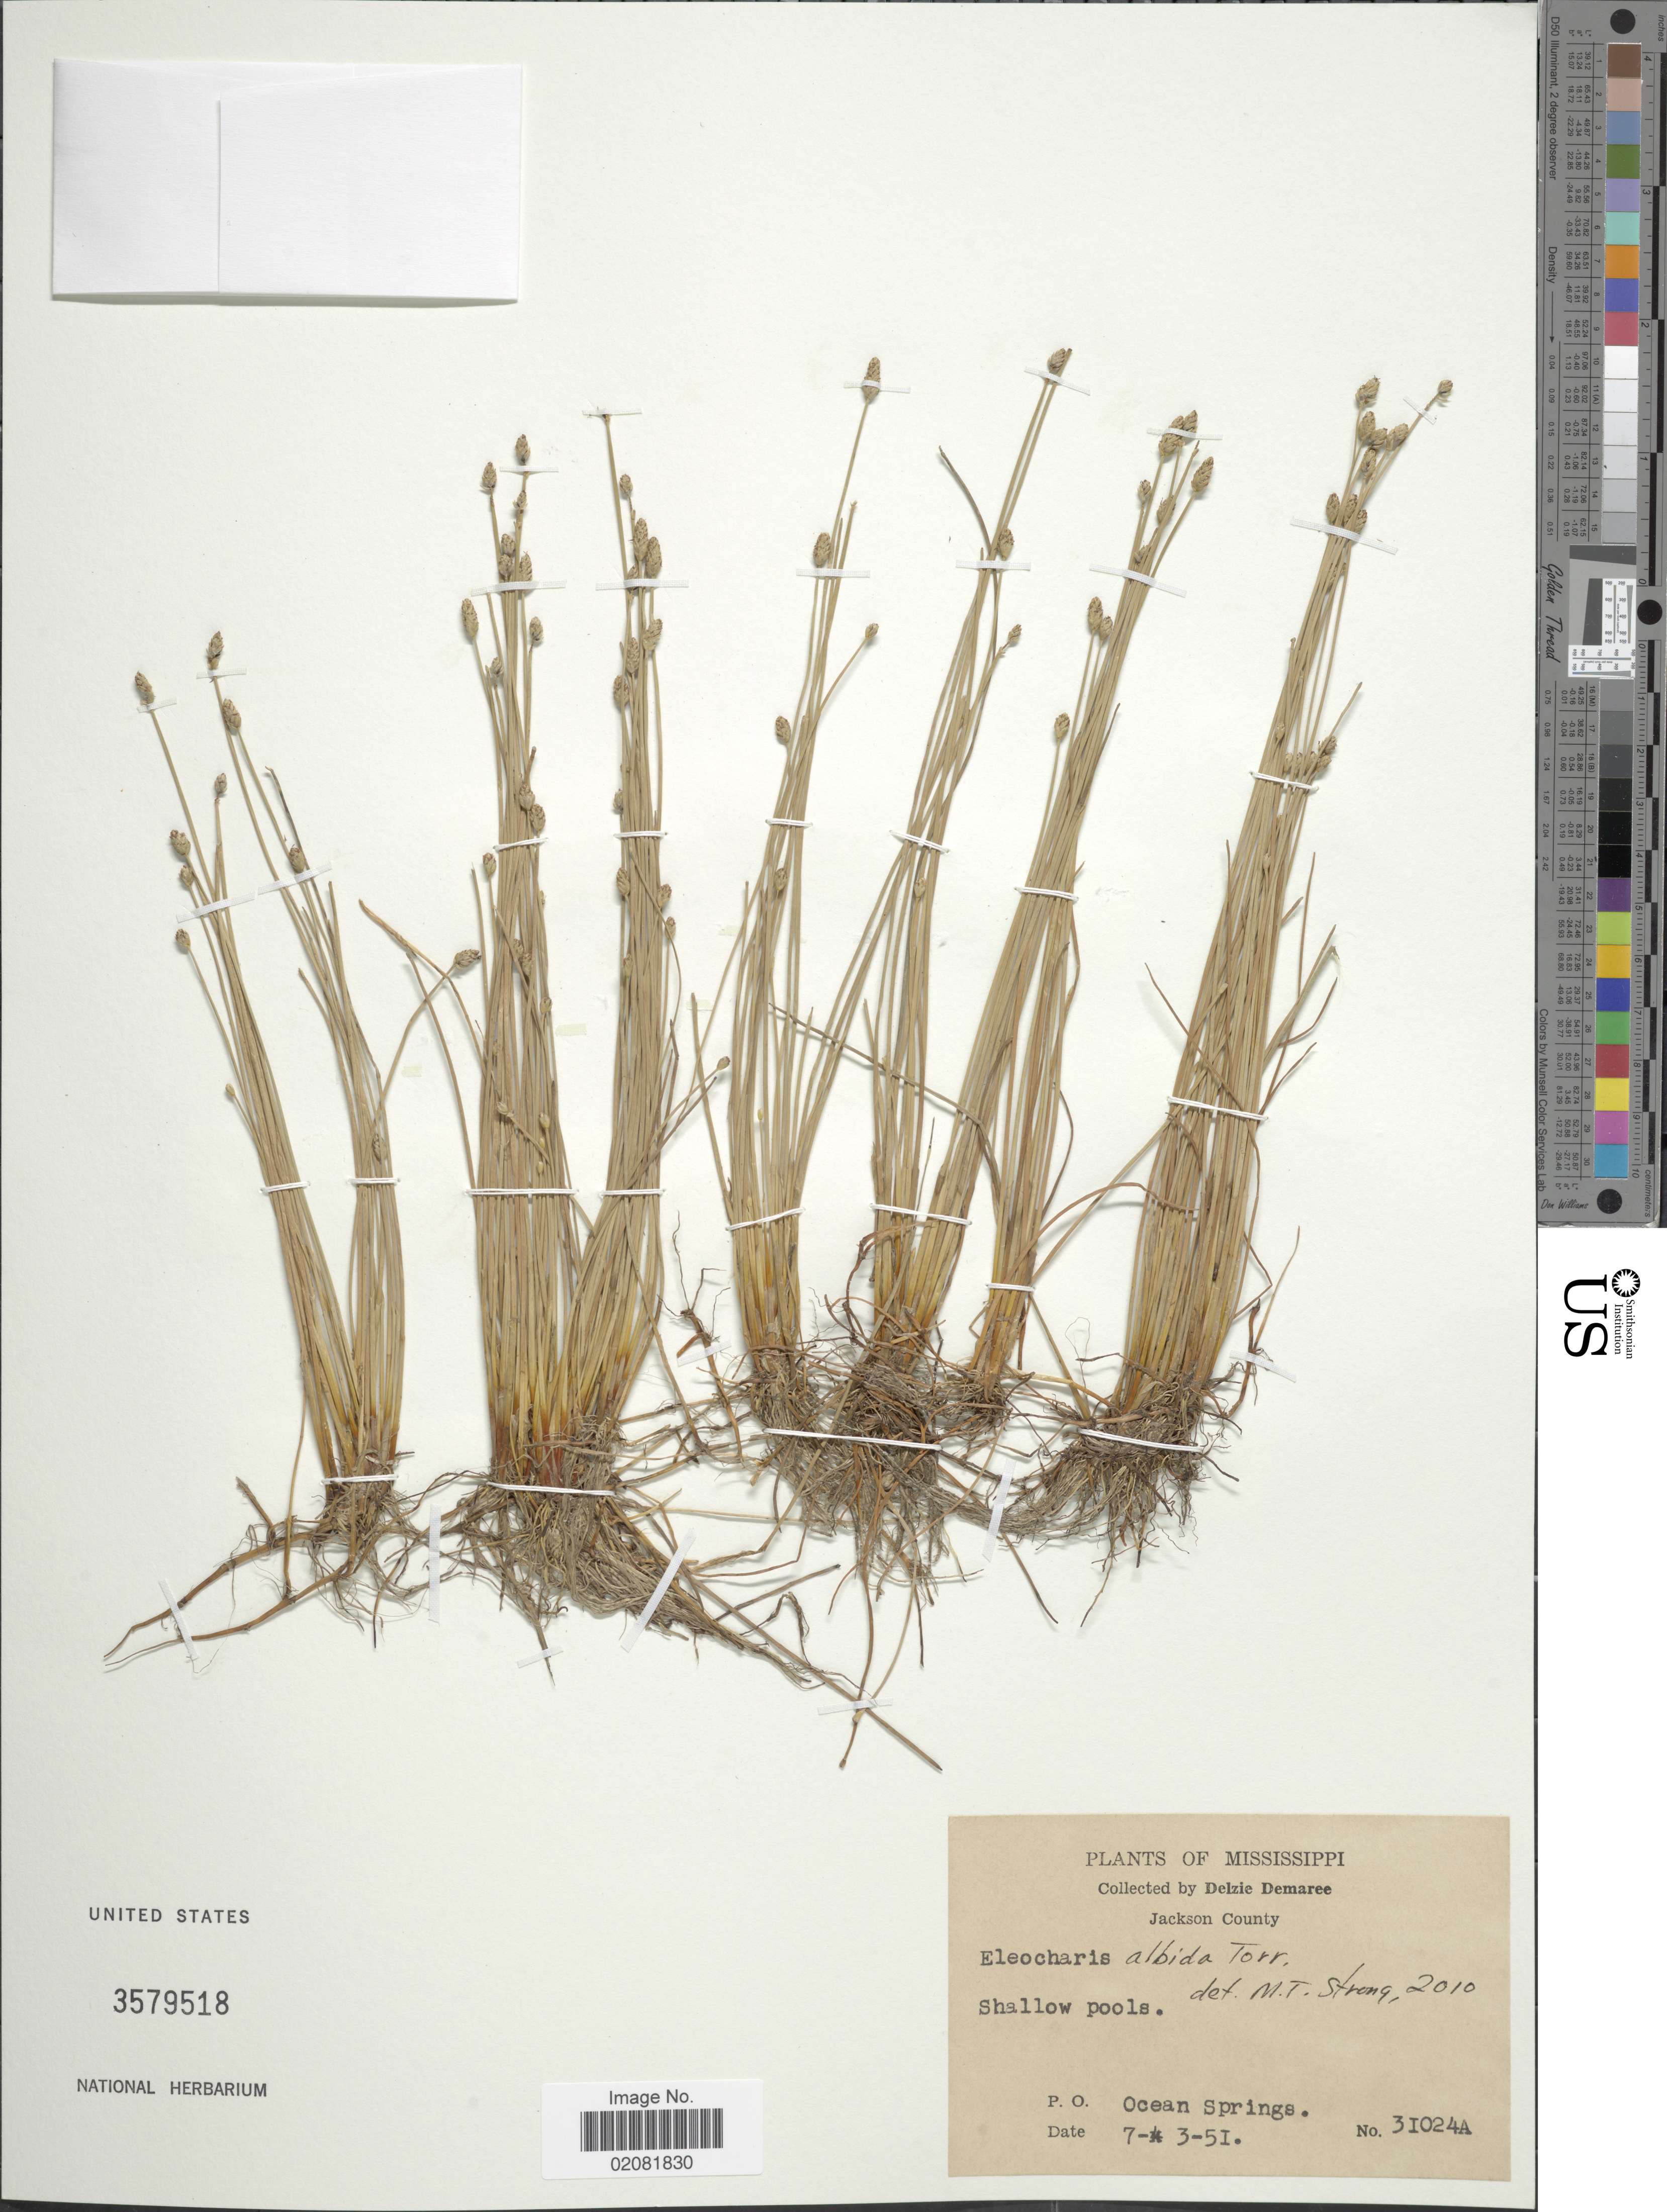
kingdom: Plantae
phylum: Tracheophyta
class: Liliopsida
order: Poales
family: Cyperaceae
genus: Eleocharis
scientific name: Eleocharis albida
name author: Torr.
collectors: D. Demaree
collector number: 31024A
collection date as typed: Transcribed d/m/y: 3/7/51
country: United States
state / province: Mississippi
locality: Jackson County. P. O. Ocean Springs, Shallow Pools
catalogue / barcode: US 3579518